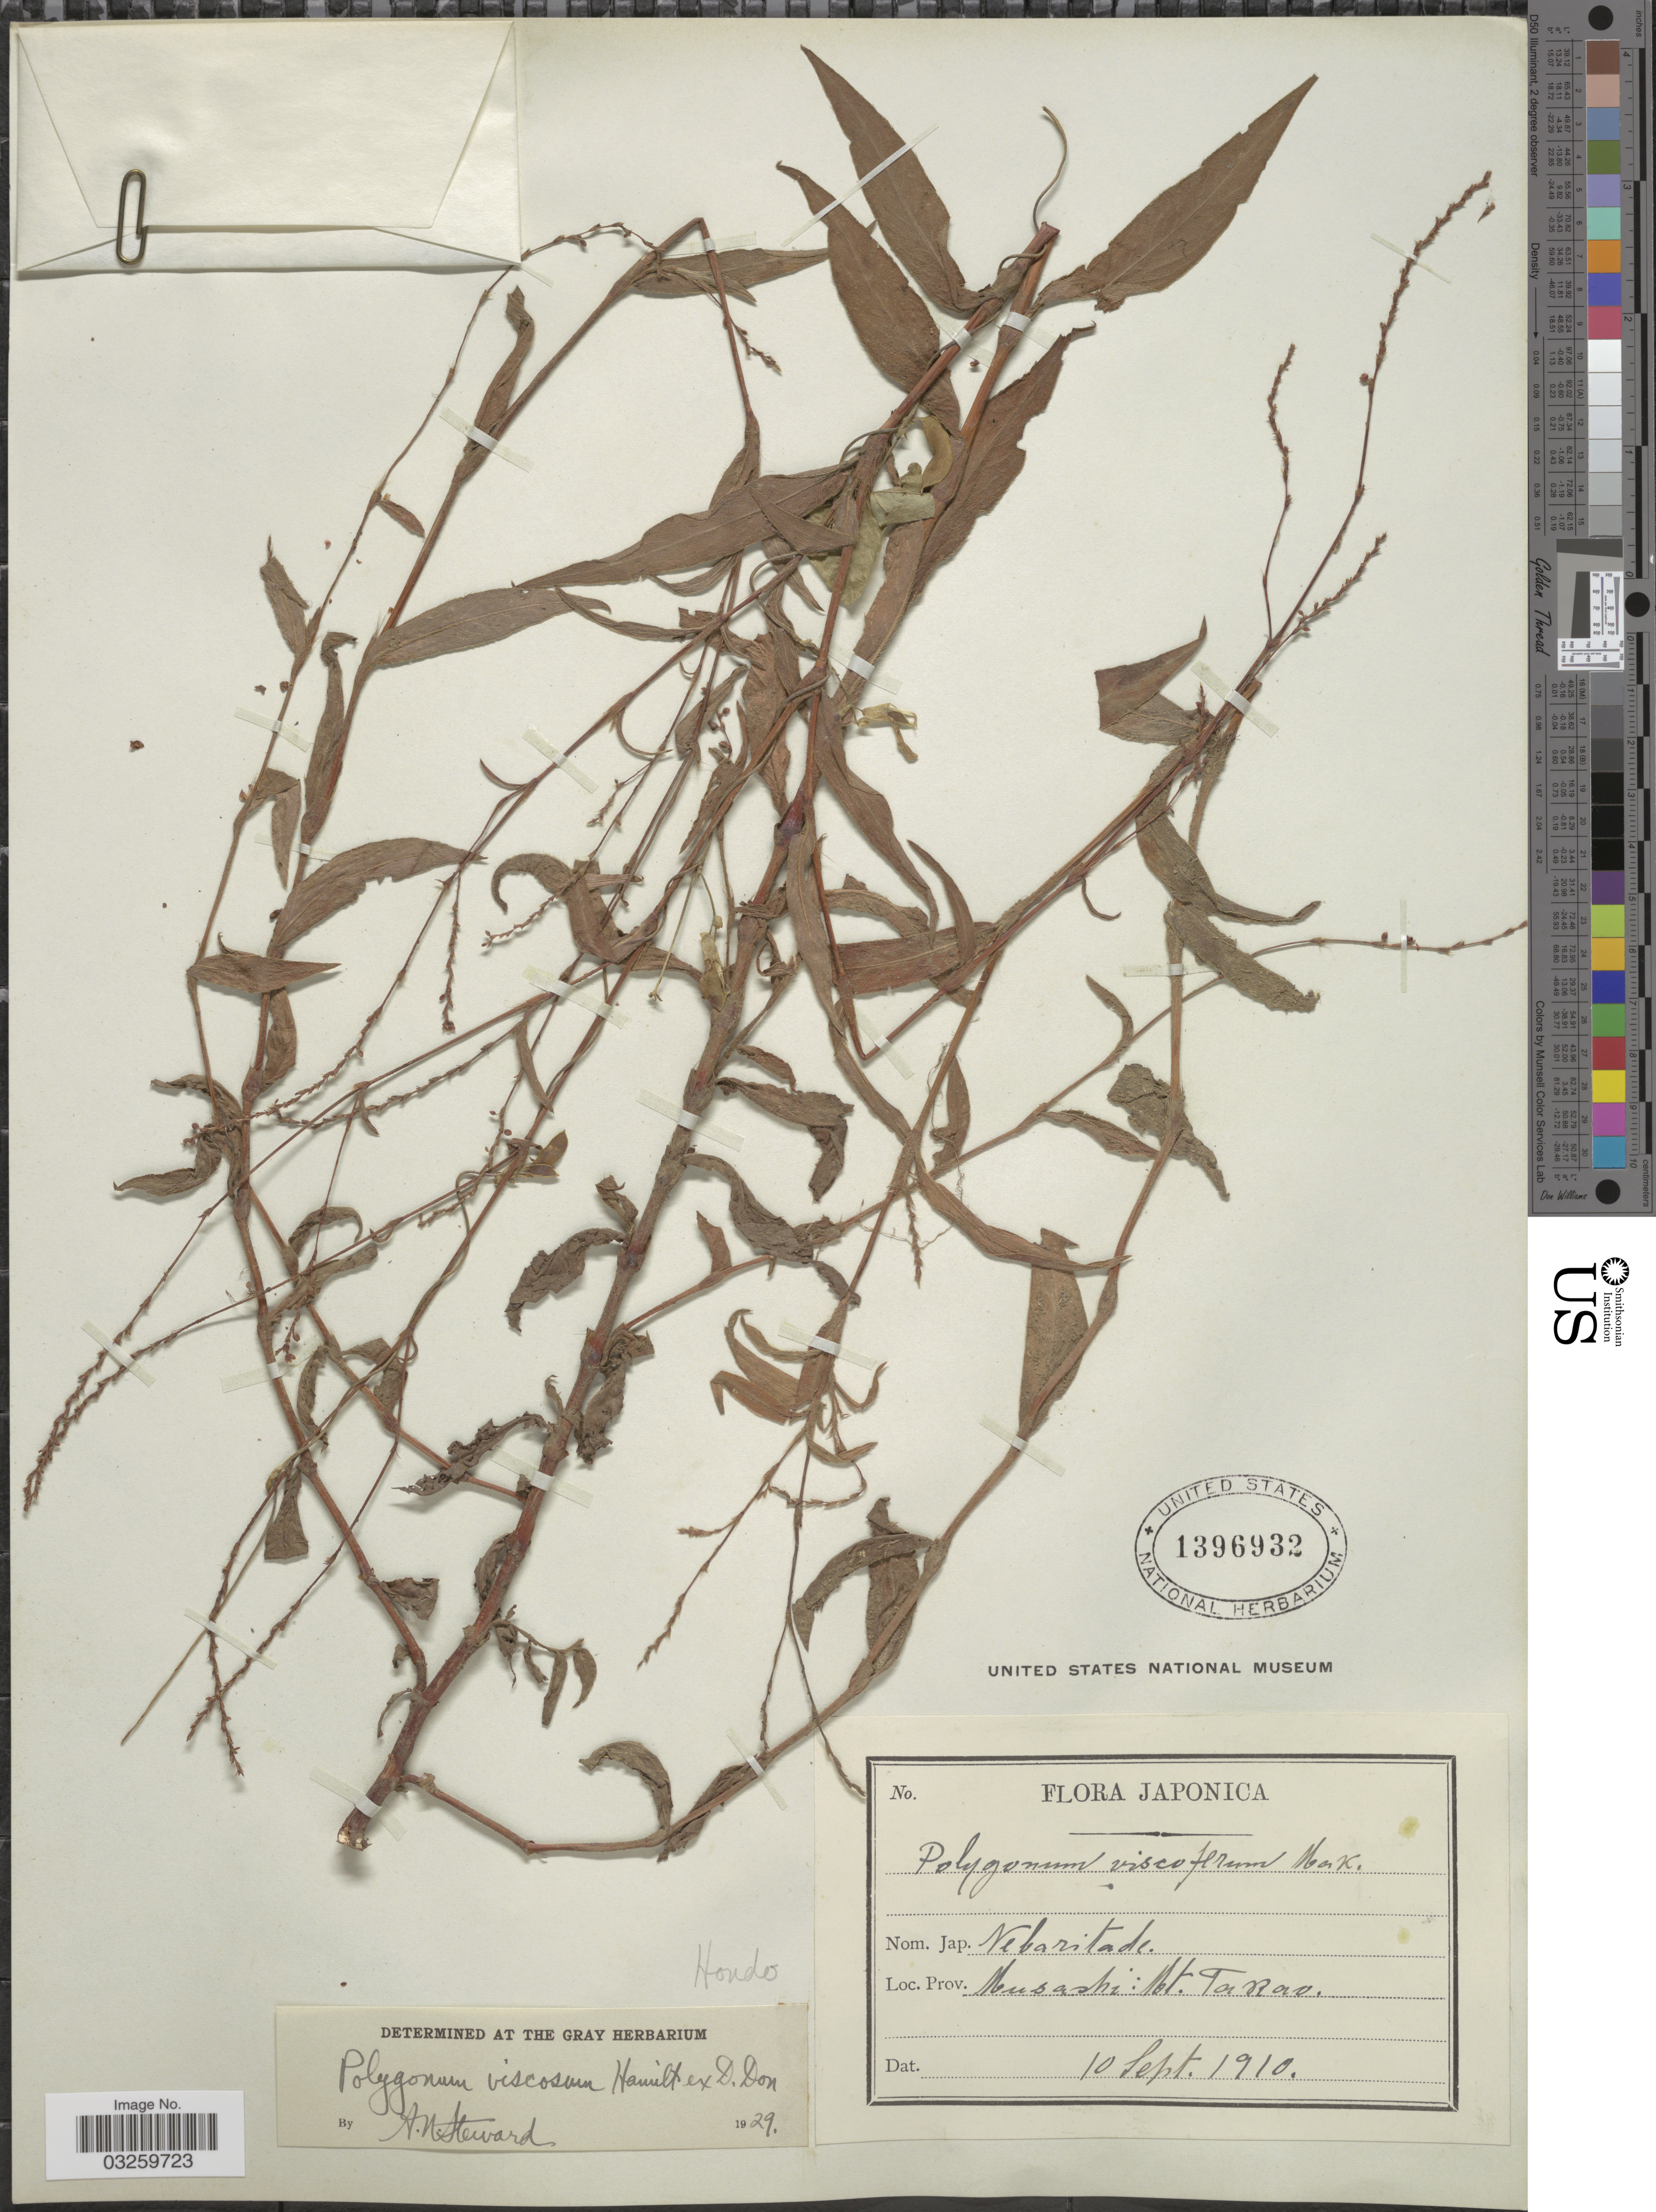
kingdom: Plantae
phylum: Tracheophyta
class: Magnoliopsida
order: Caryophyllales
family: Polygonaceae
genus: Polygonum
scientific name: Polygonum viscosum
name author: Buch.-Ham. ex D. Don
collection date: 1910-09-10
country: Japan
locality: Musashi: Mt. Takao. Hondo.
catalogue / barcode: US 1396932